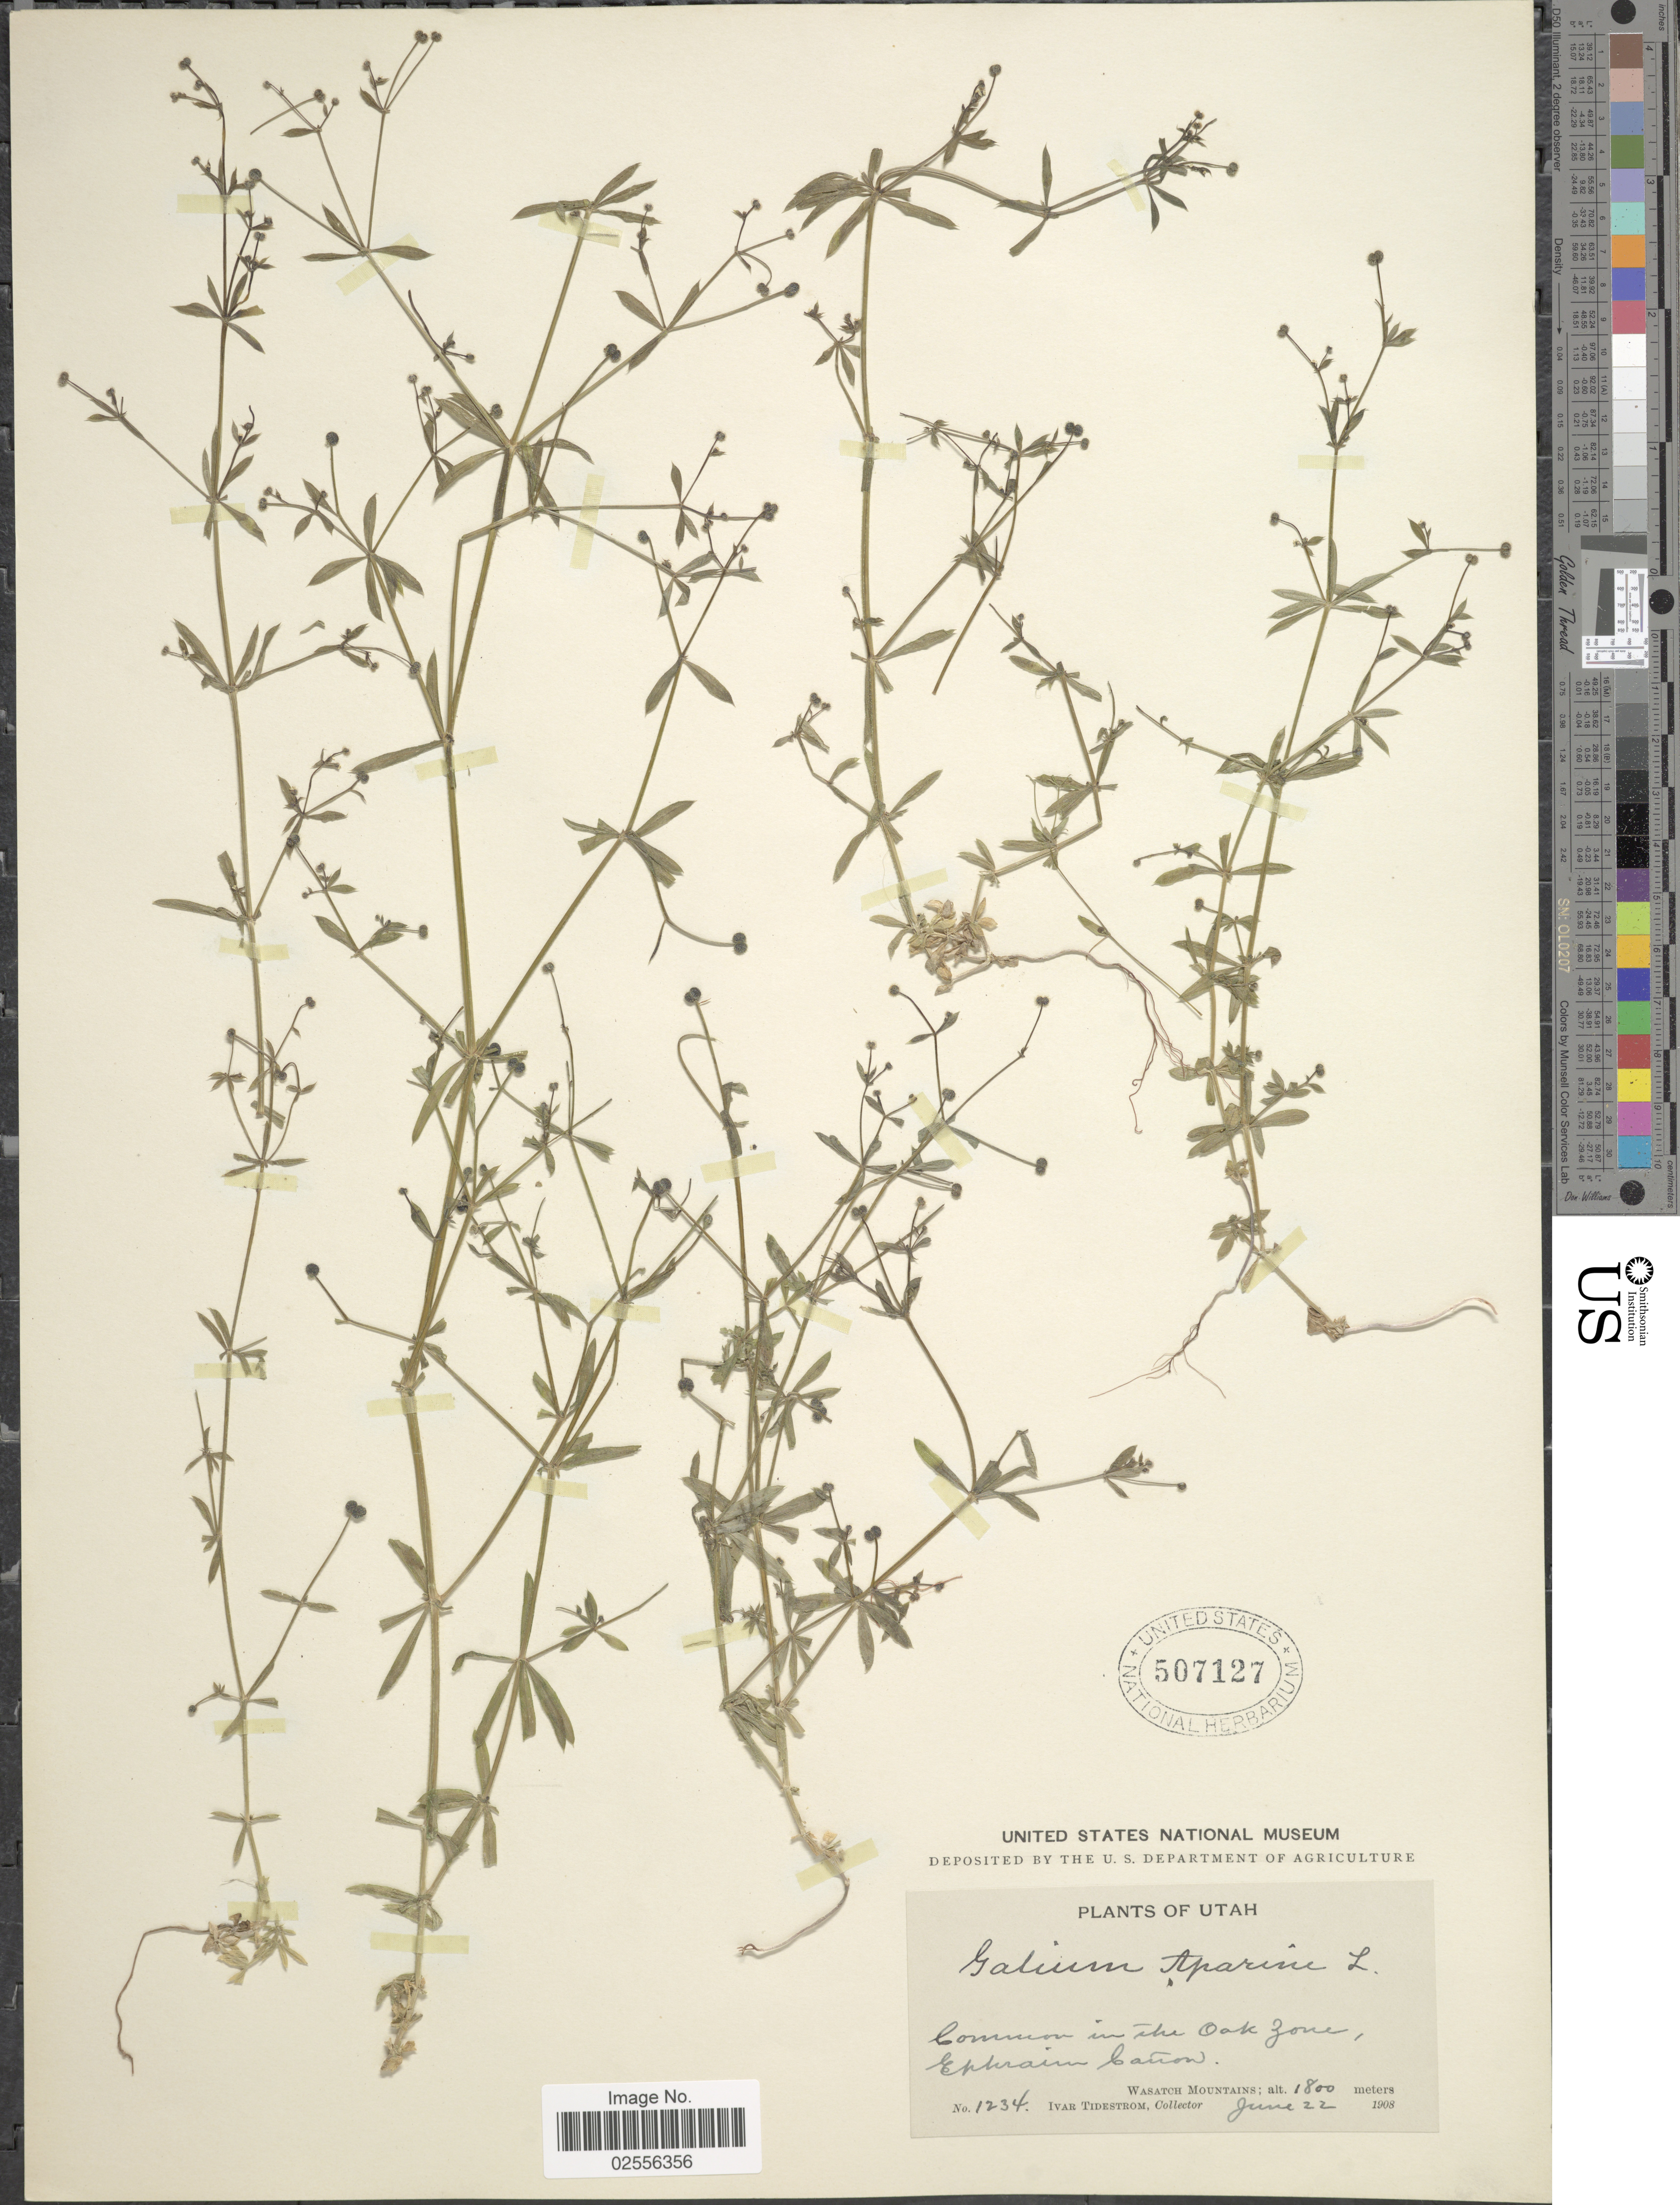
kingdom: Plantae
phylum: Tracheophyta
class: Magnoliopsida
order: Gentianales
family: Rubiaceae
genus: Galium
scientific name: Galium aparine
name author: L.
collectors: I. F. Tidestrom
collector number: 1234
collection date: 1908-06-22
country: United States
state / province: Utah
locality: Oak Zone, Ephraim Cañon. Wasatch Mountains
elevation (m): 1800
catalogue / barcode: US 507127